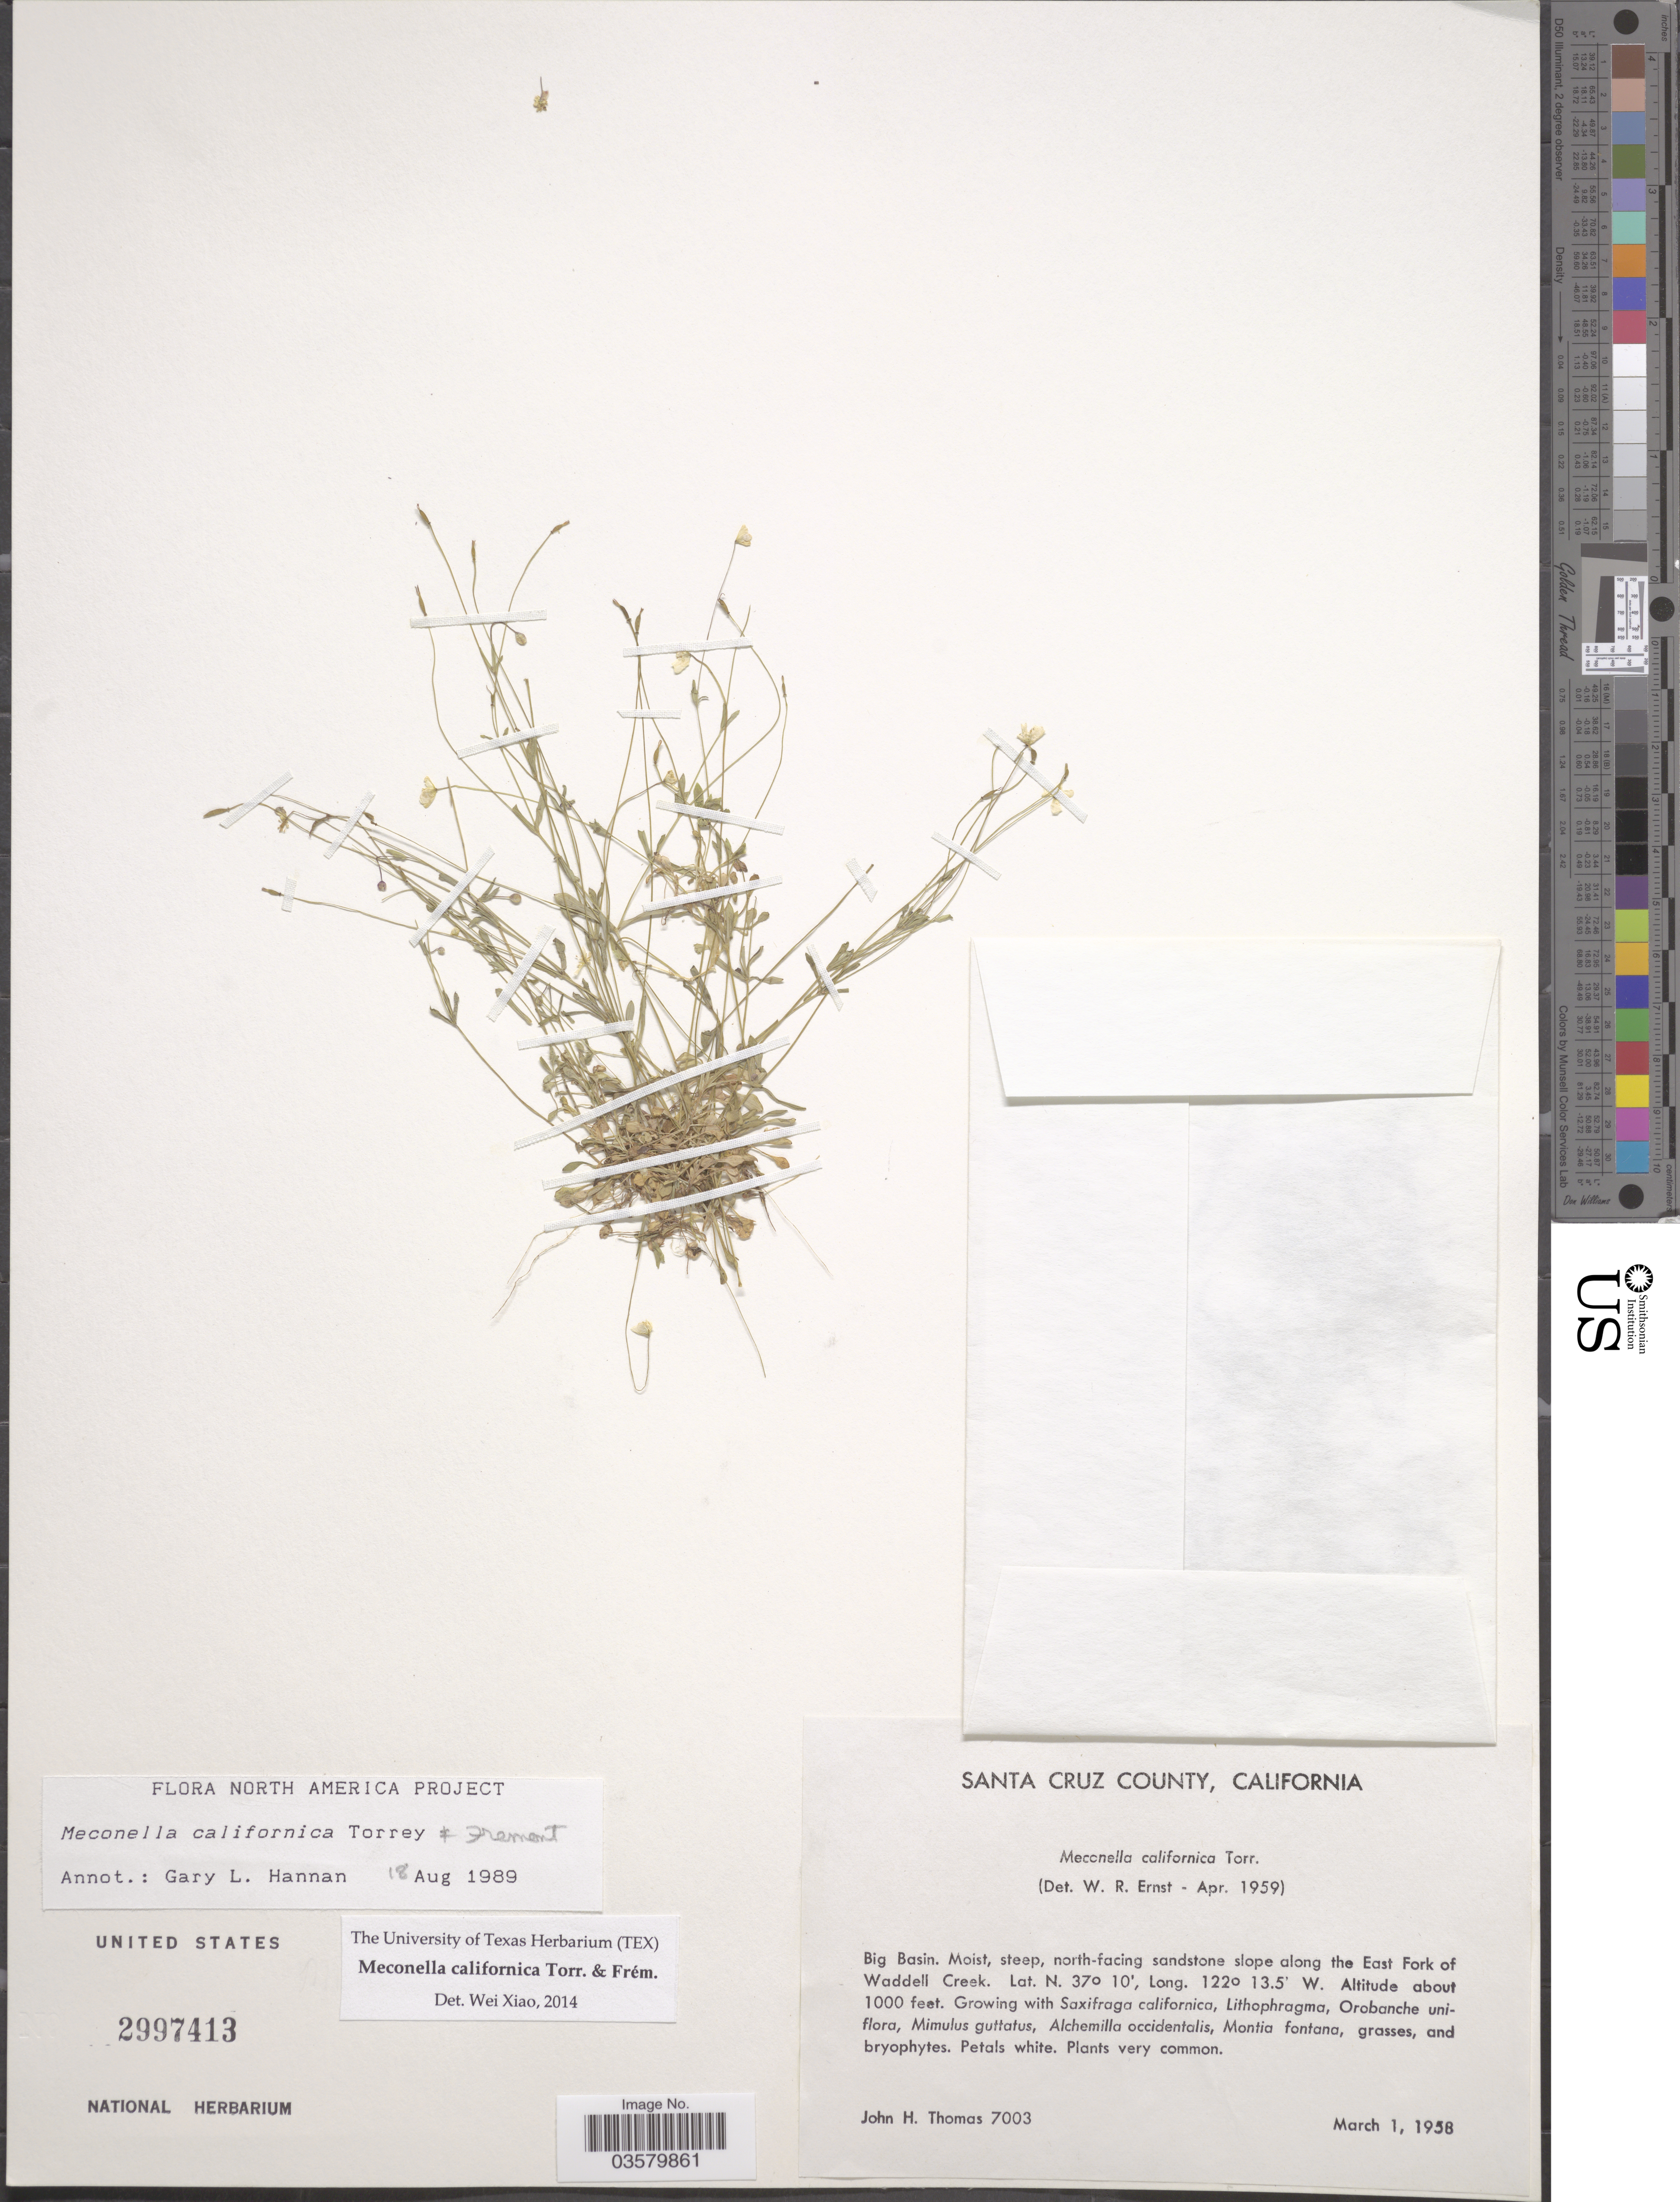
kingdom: Plantae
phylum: Tracheophyta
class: Magnoliopsida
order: Ranunculales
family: Papaveraceae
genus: Meconella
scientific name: Meconella californica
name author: Torr. & Frém.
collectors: J. H. Thomas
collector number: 7003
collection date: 1958-03-01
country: United States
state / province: California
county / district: Santa Cruz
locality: Santa Cruz County. Big Basin. Along the East Fork of Waddell Creek.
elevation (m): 305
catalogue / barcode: US 2997413